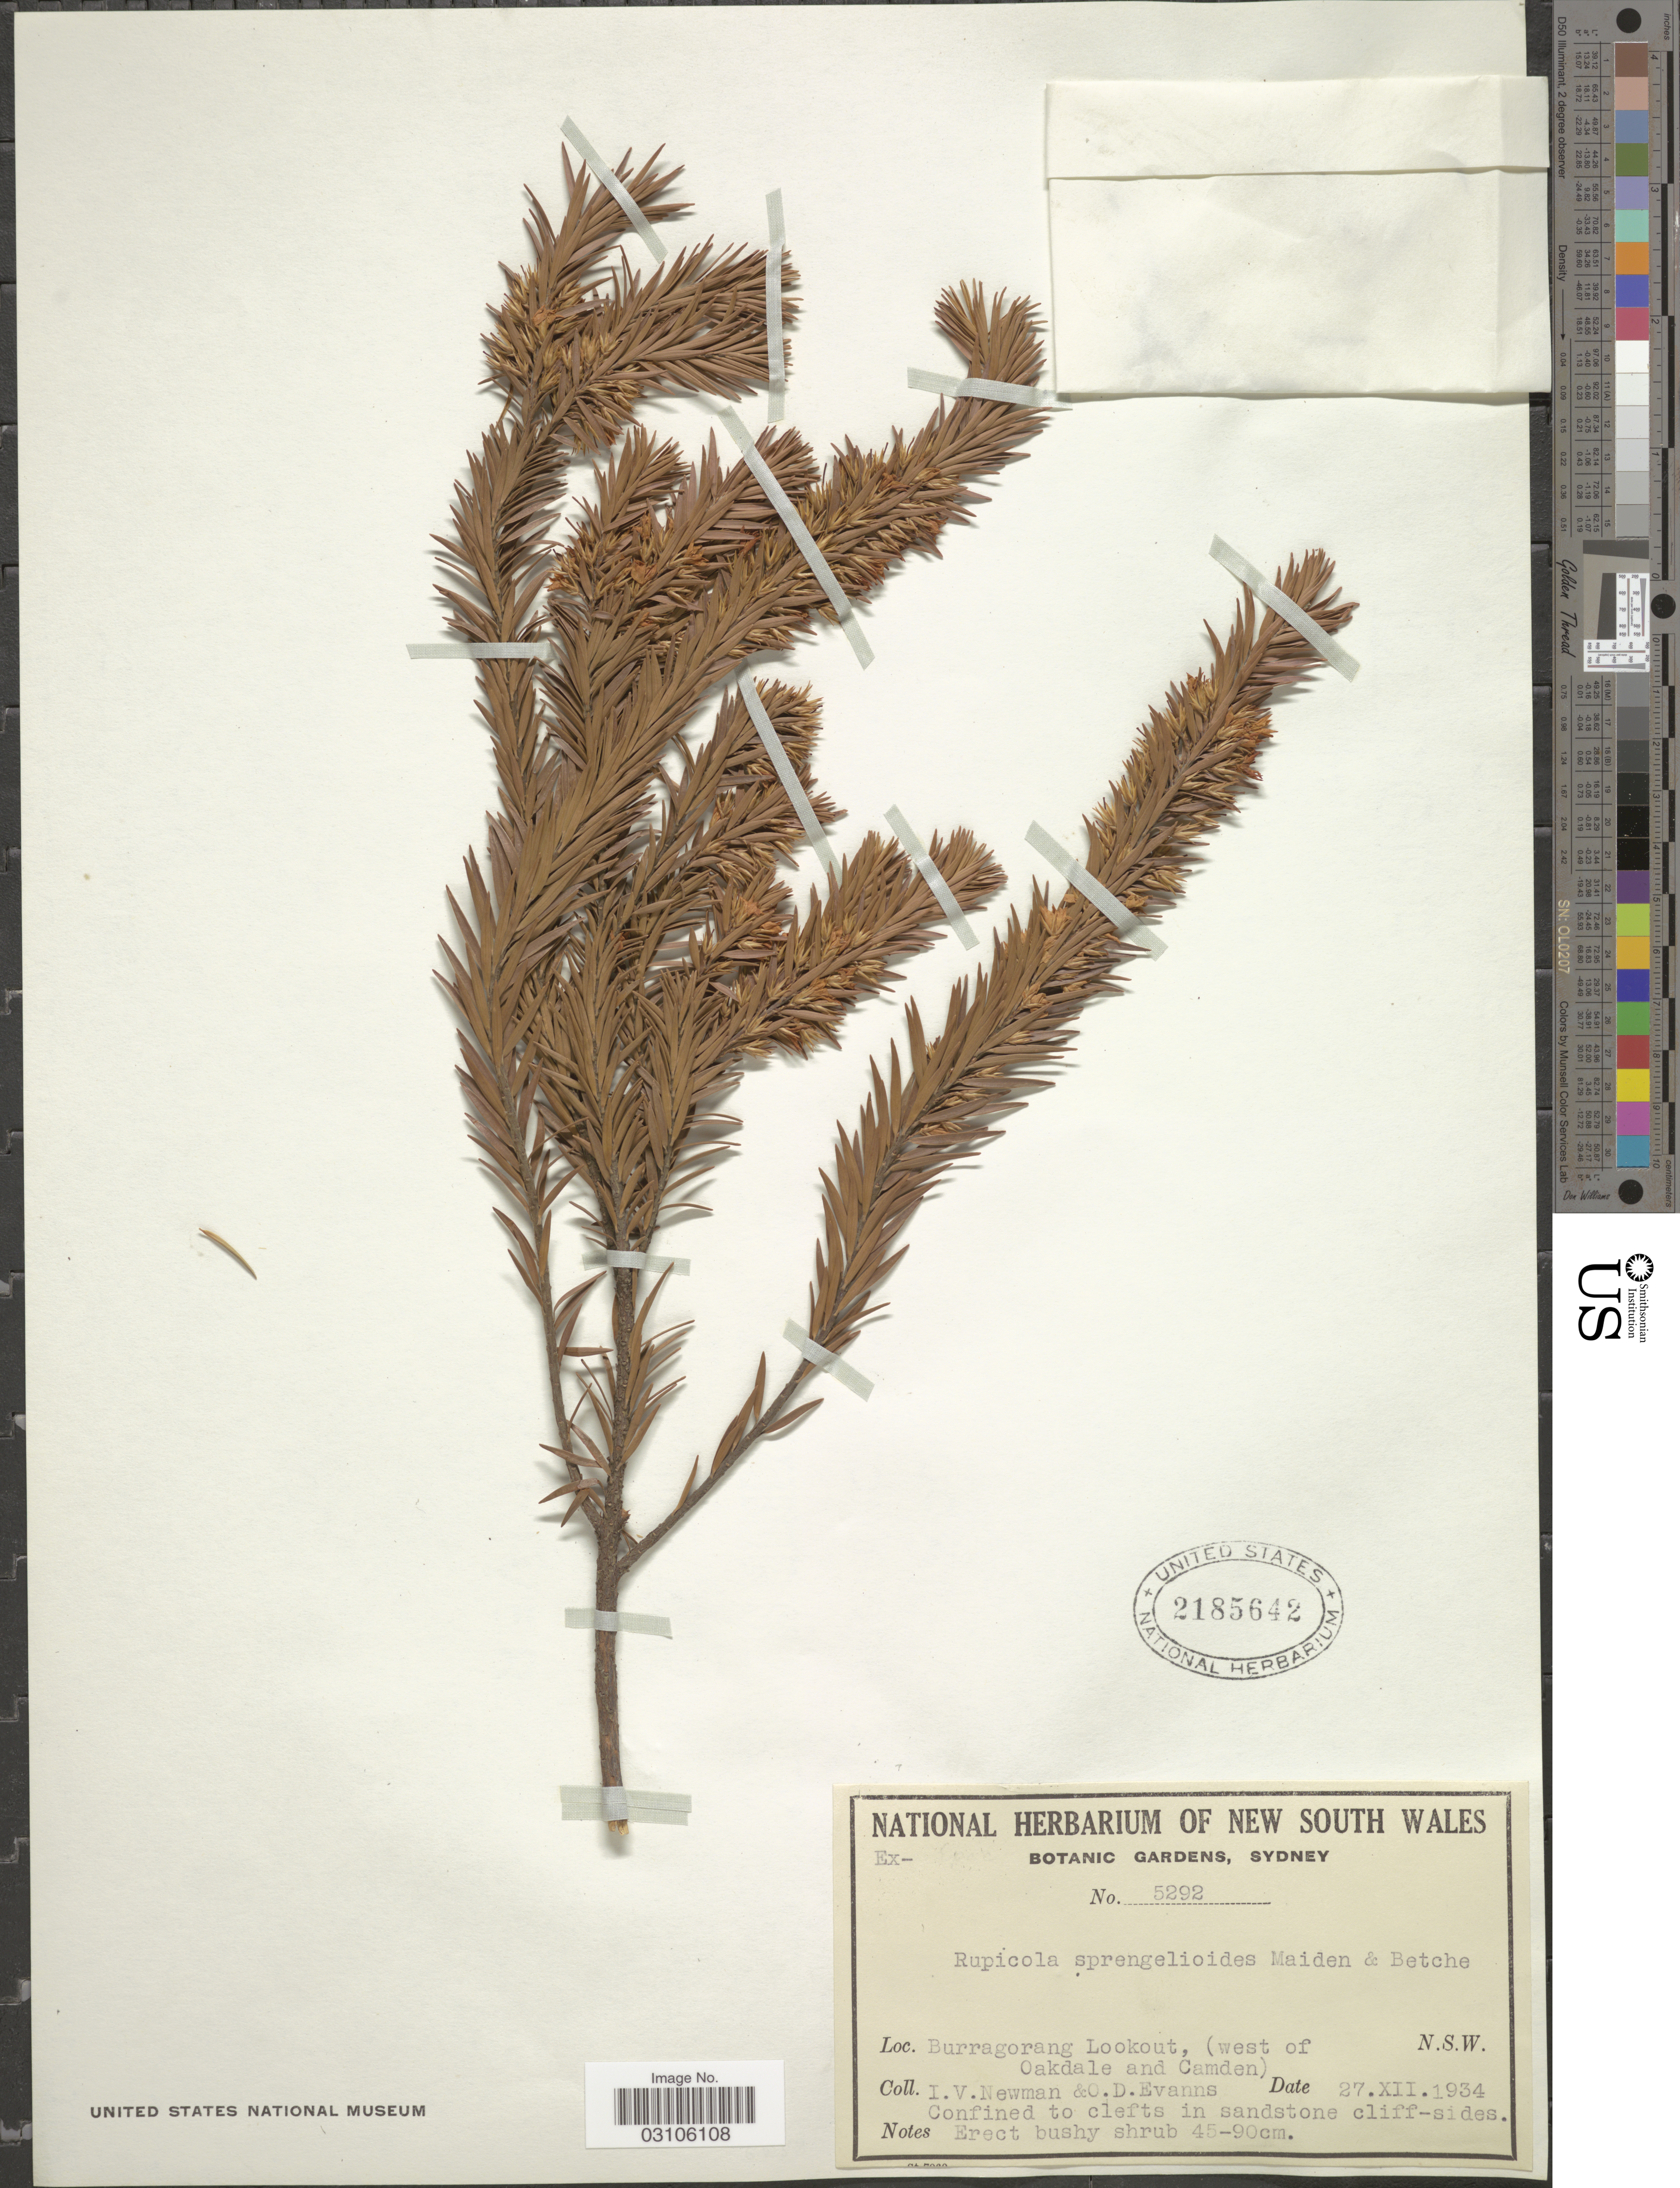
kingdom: Plantae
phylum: Tracheophyta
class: Magnoliopsida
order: Ericales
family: Ericaceae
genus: Rupicola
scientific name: Rupicola sprengelioides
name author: Maiden & Betche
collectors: I. Newman & O. Evanns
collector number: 5292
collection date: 1934-12-27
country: Australia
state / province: New South Wales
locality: Burragorang Lookout, (west of Oakdale and Camden). N.S.W.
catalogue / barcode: US 2185642